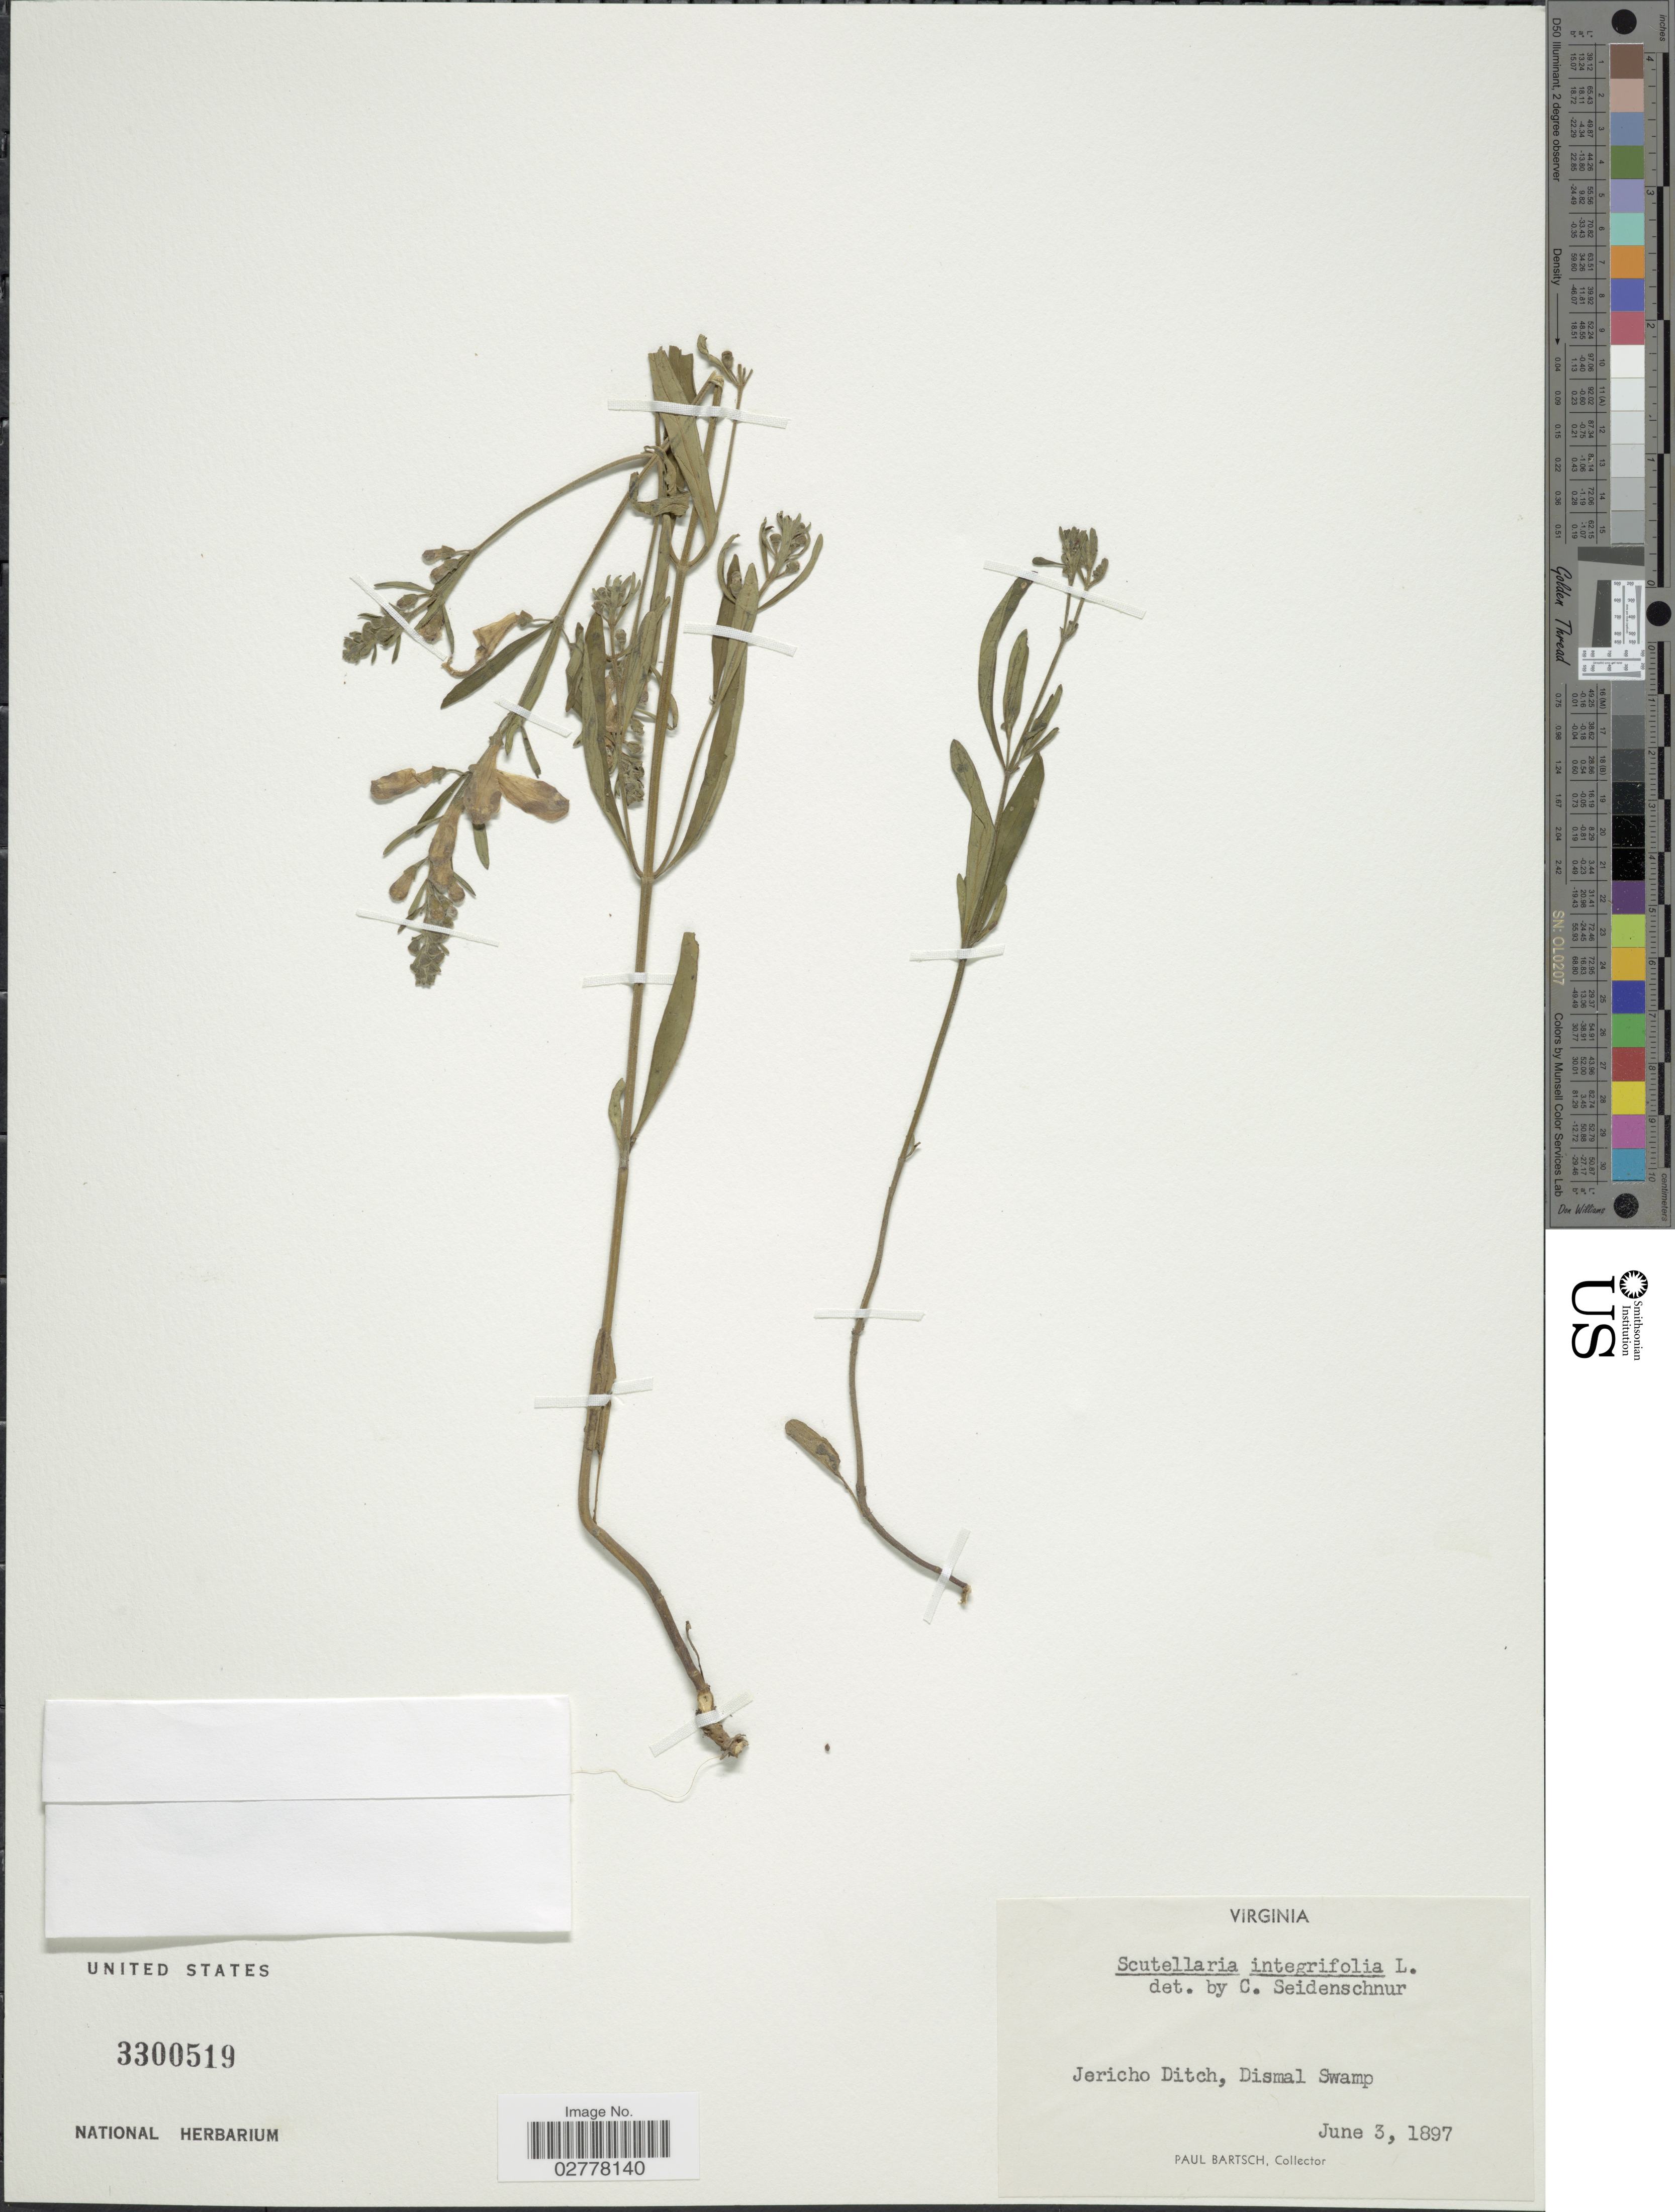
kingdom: Plantae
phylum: Tracheophyta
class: Magnoliopsida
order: Lamiales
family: Lamiaceae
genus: Scutellaria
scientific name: Scutellaria integrifolia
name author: L.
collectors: P. Bartsch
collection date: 1897-06-03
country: United States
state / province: Virginia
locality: Jericho Ditch, Dismal Swamp.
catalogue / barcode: US 3300519